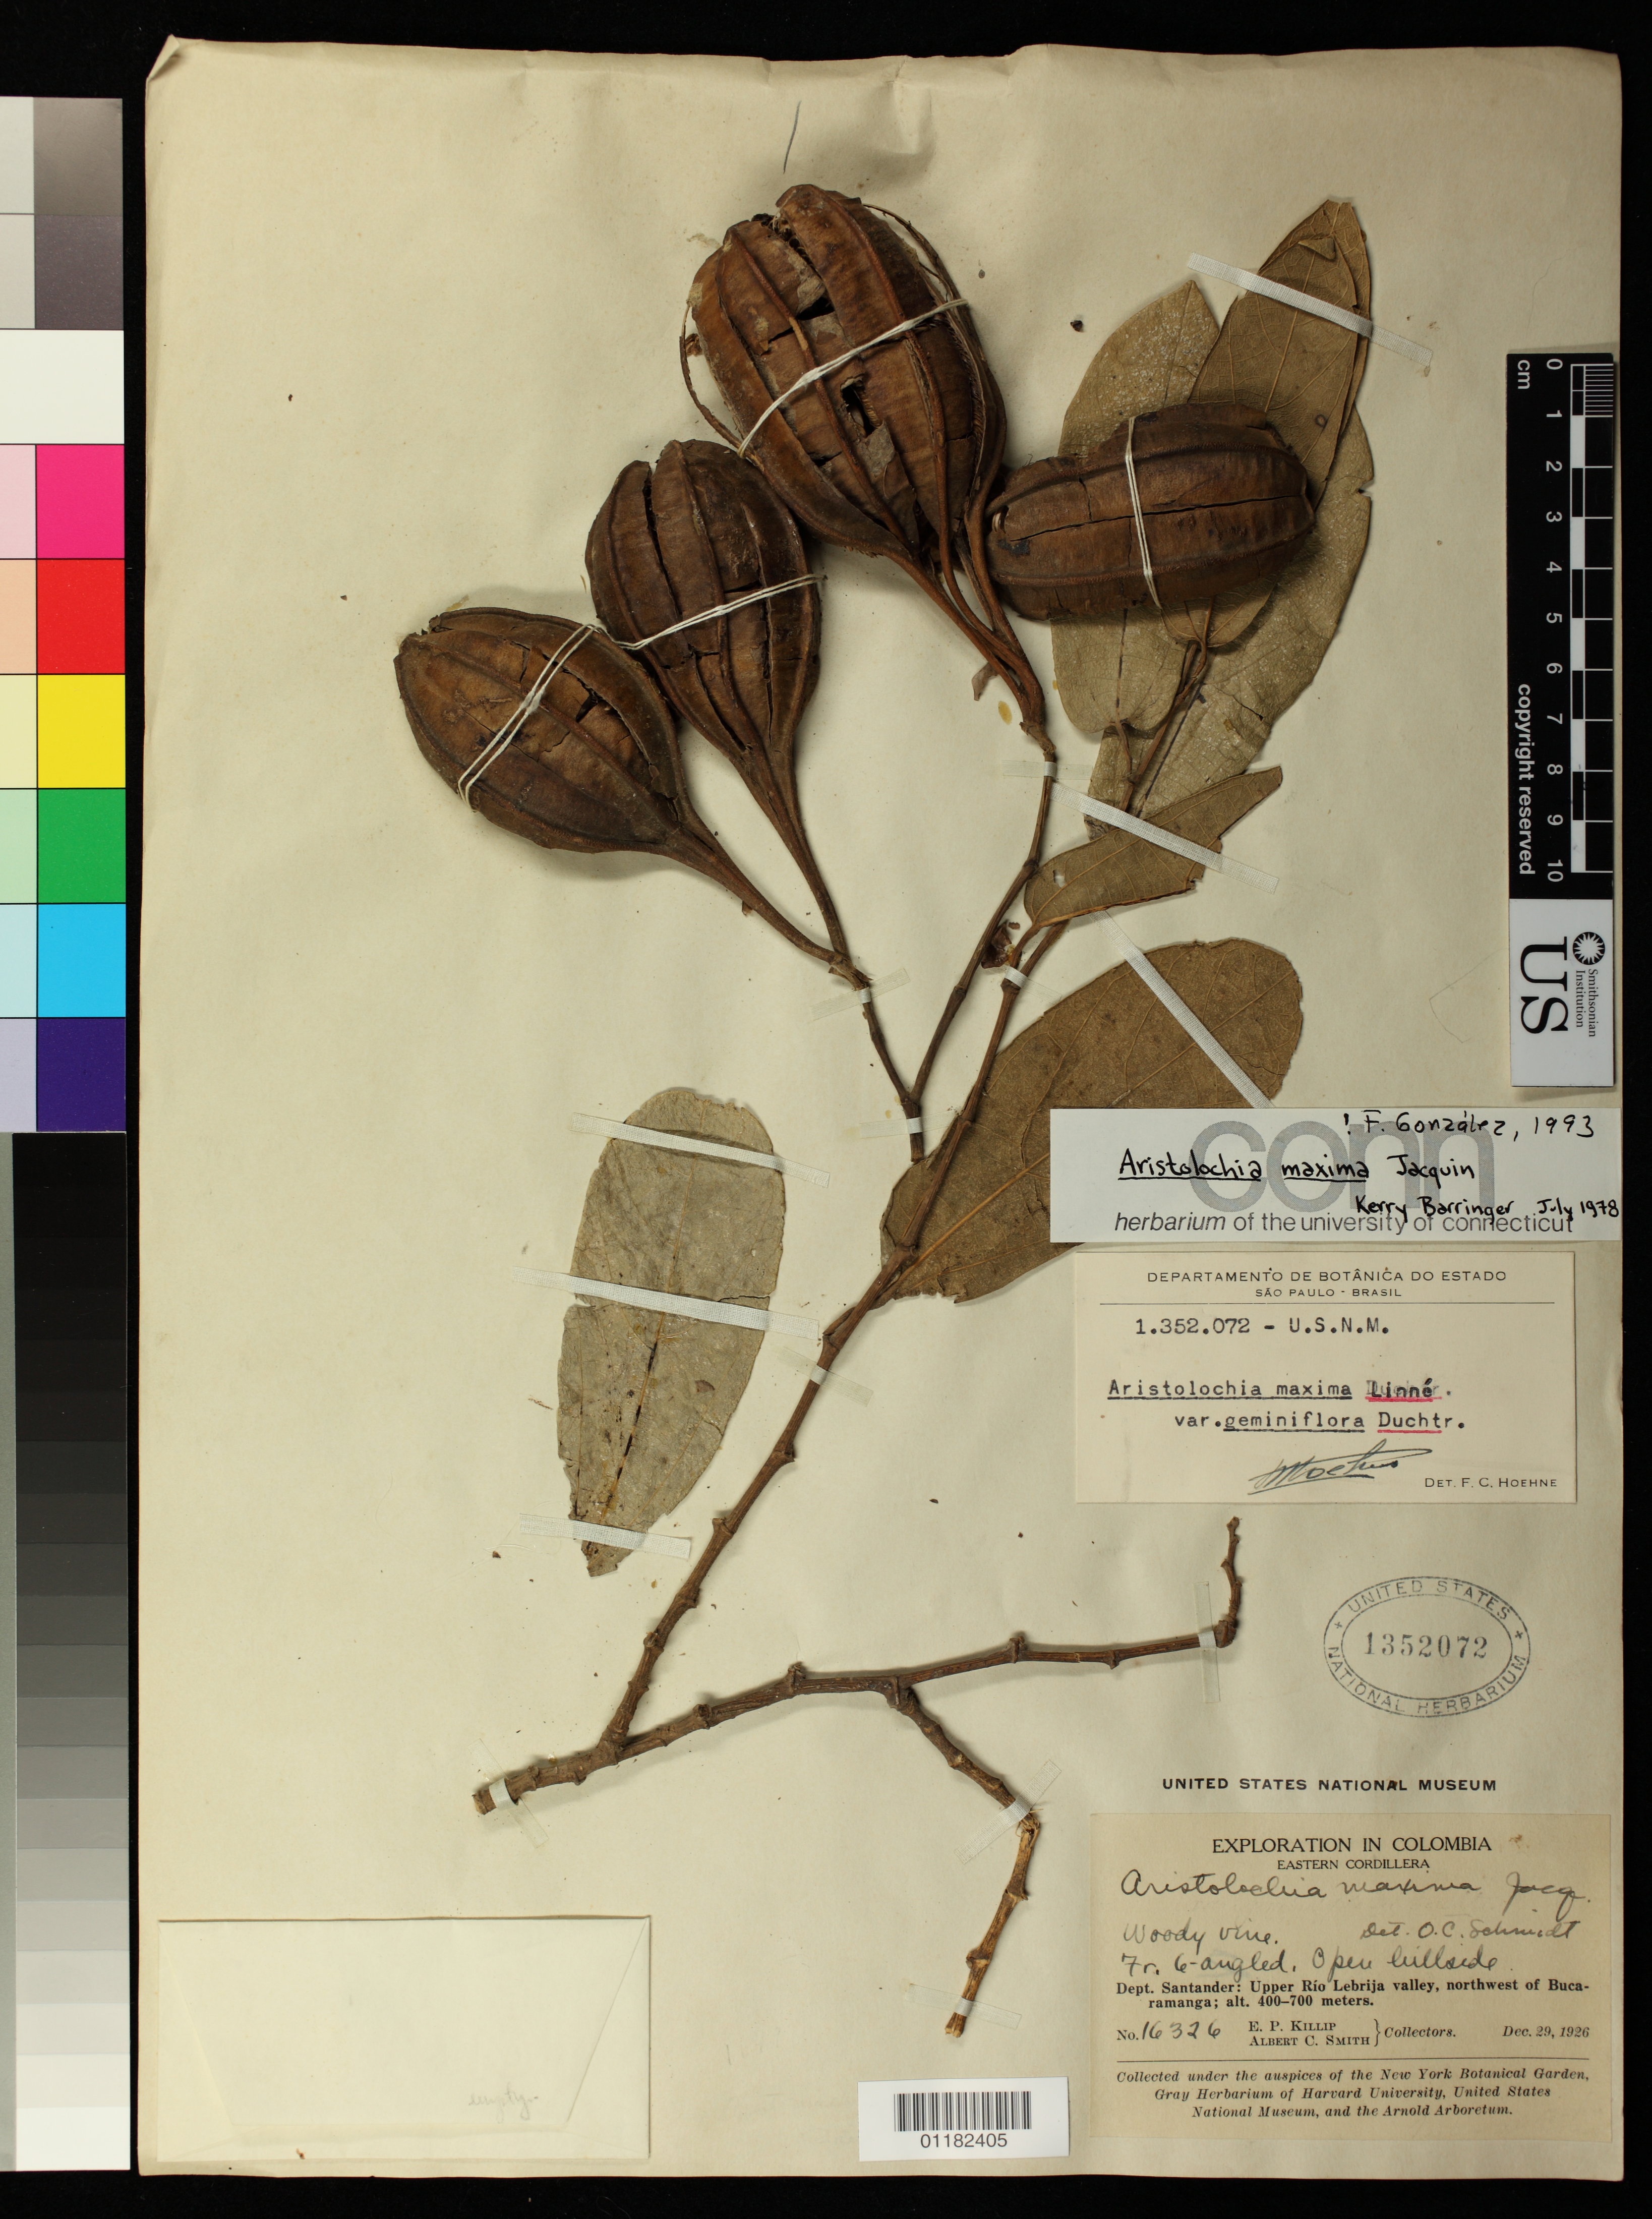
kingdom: Plantae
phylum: Tracheophyta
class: Magnoliopsida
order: Piperales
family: Aristolochiaceae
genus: Aristolochia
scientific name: Aristolochia maxima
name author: Jacq.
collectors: E. P. Killip & A. C. Smith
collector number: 16326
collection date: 1926-12-29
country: Colombia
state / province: Santander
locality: upper Rio Lebrija valley, northwest of Bucaramanga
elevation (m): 400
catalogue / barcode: US 1352072